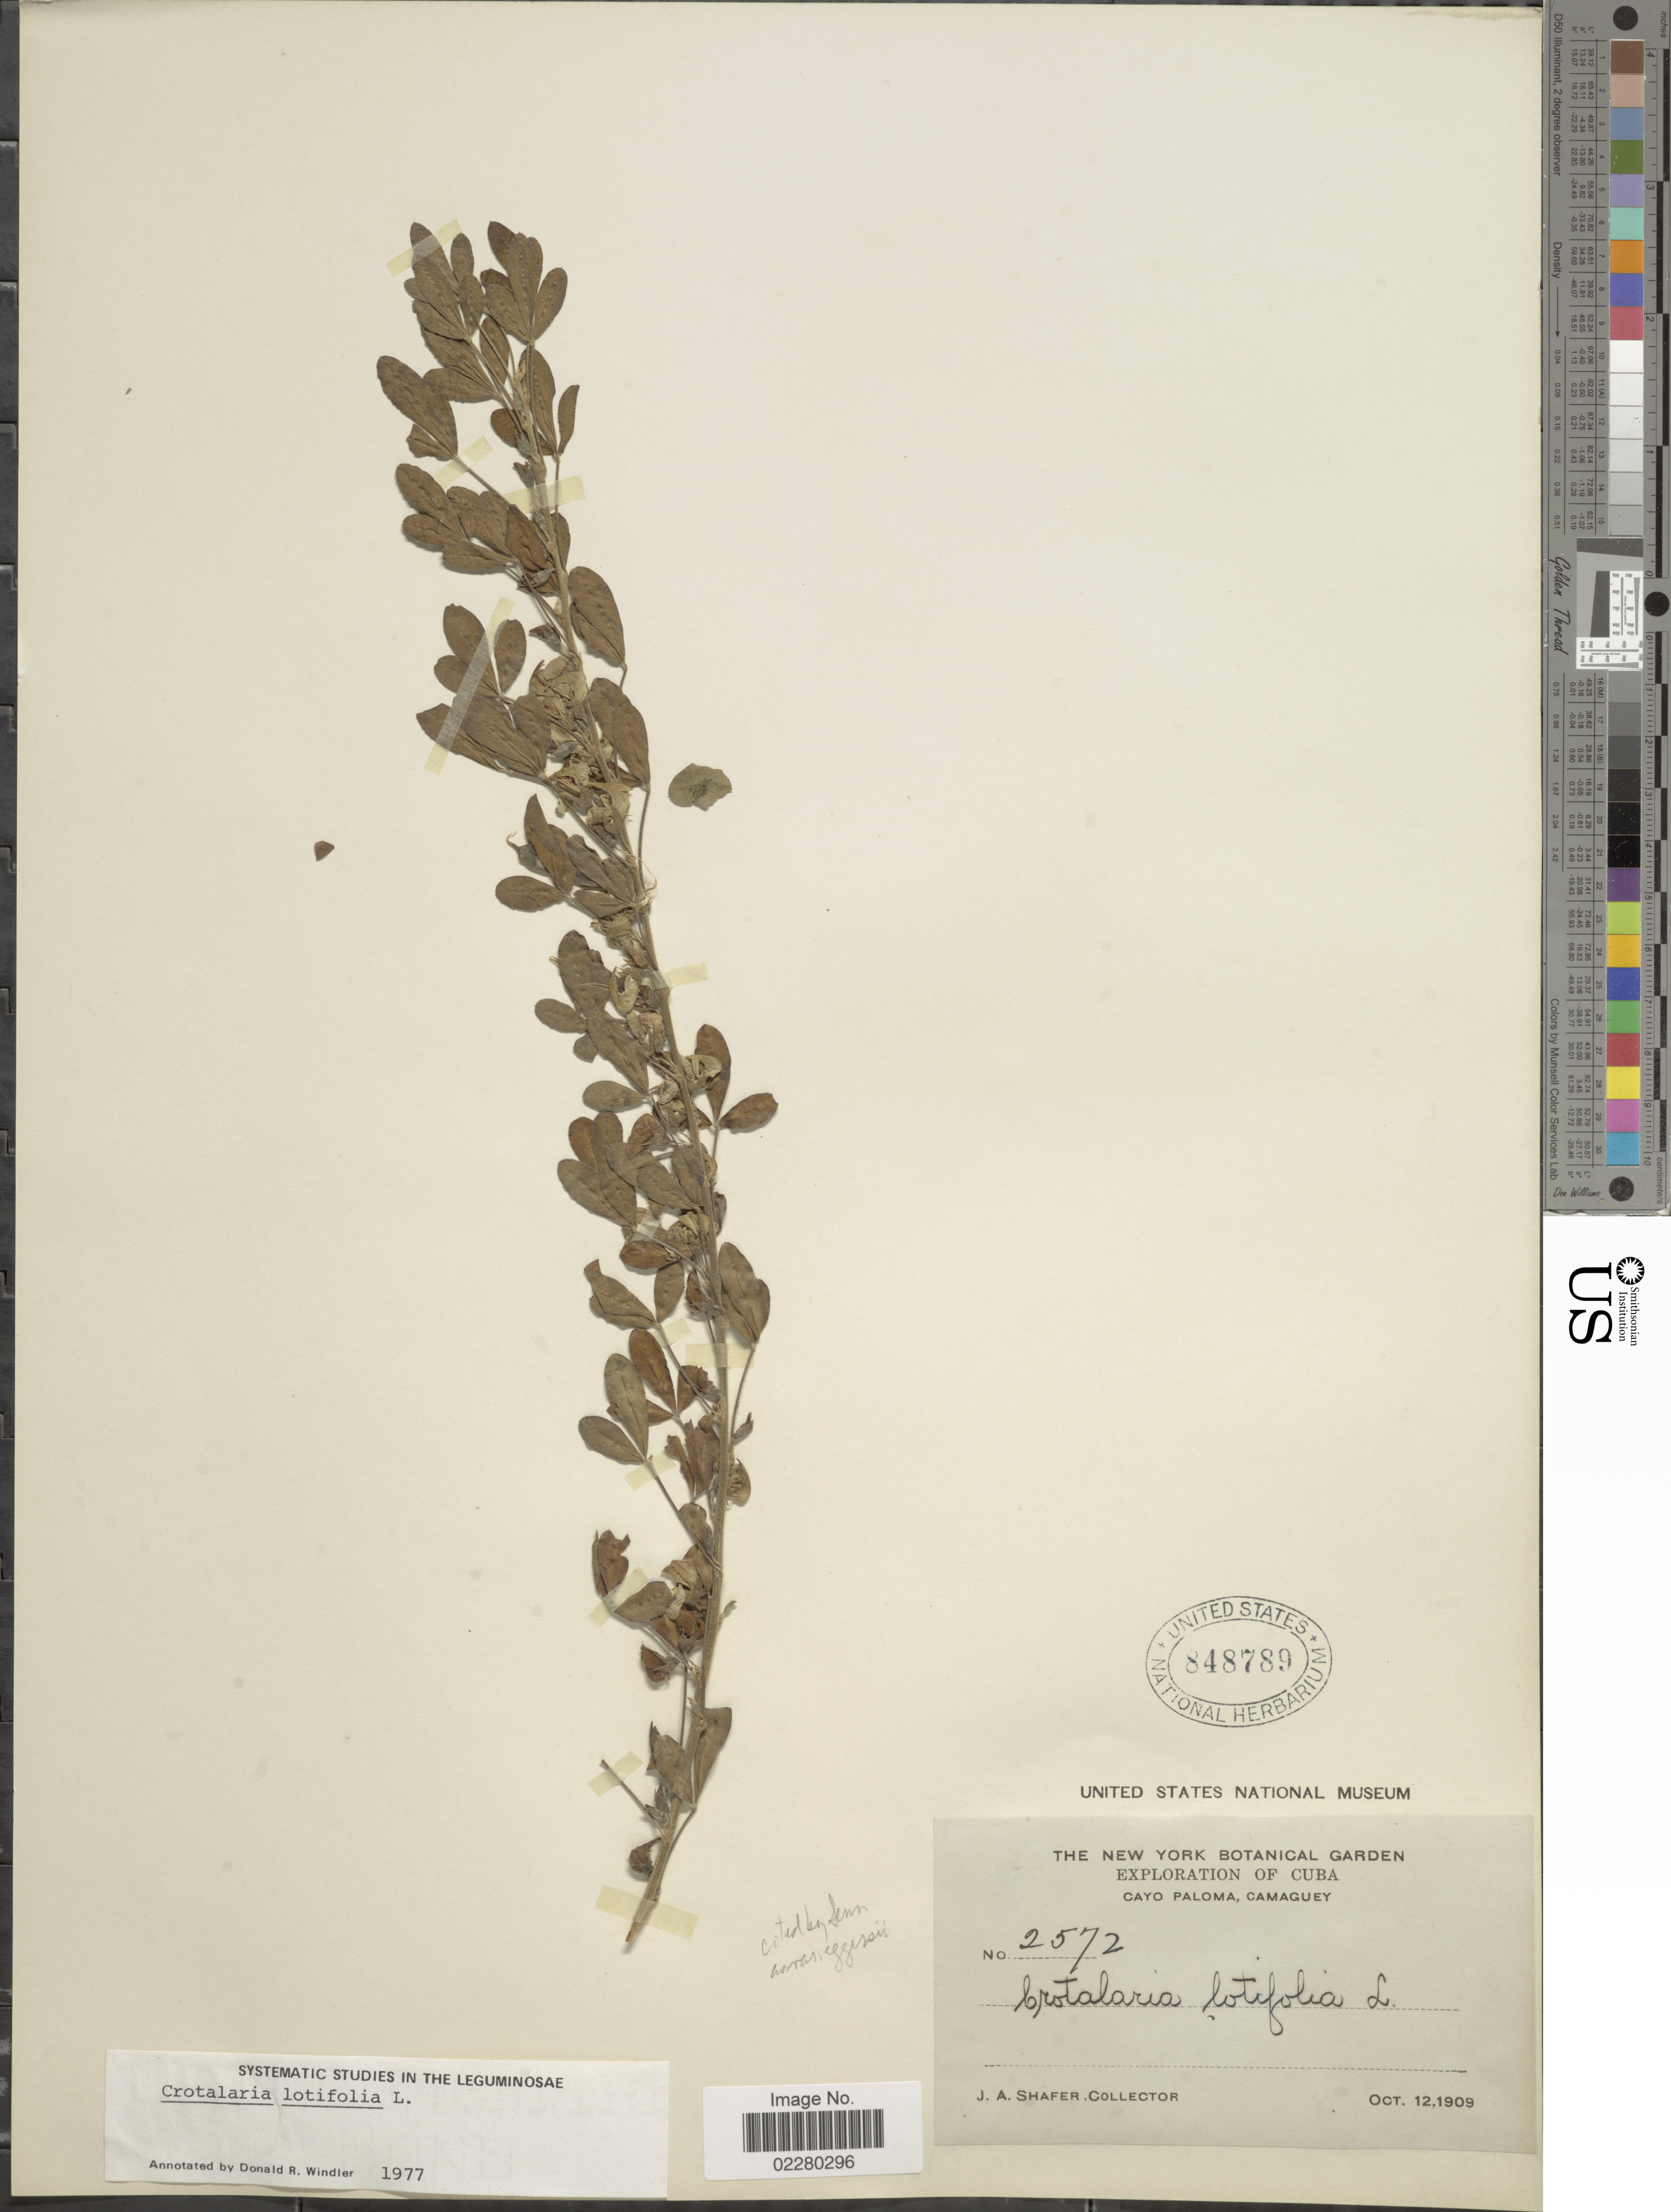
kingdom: Plantae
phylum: Tracheophyta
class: Magnoliopsida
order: Fabales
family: Fabaceae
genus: Crotalaria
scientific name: Crotalaria lotifolia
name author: L.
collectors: J. A. Shafer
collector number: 2572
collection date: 1909-10-12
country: Cuba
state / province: Camagüey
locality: Cayo Paloma, Camaguey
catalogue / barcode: US 848789